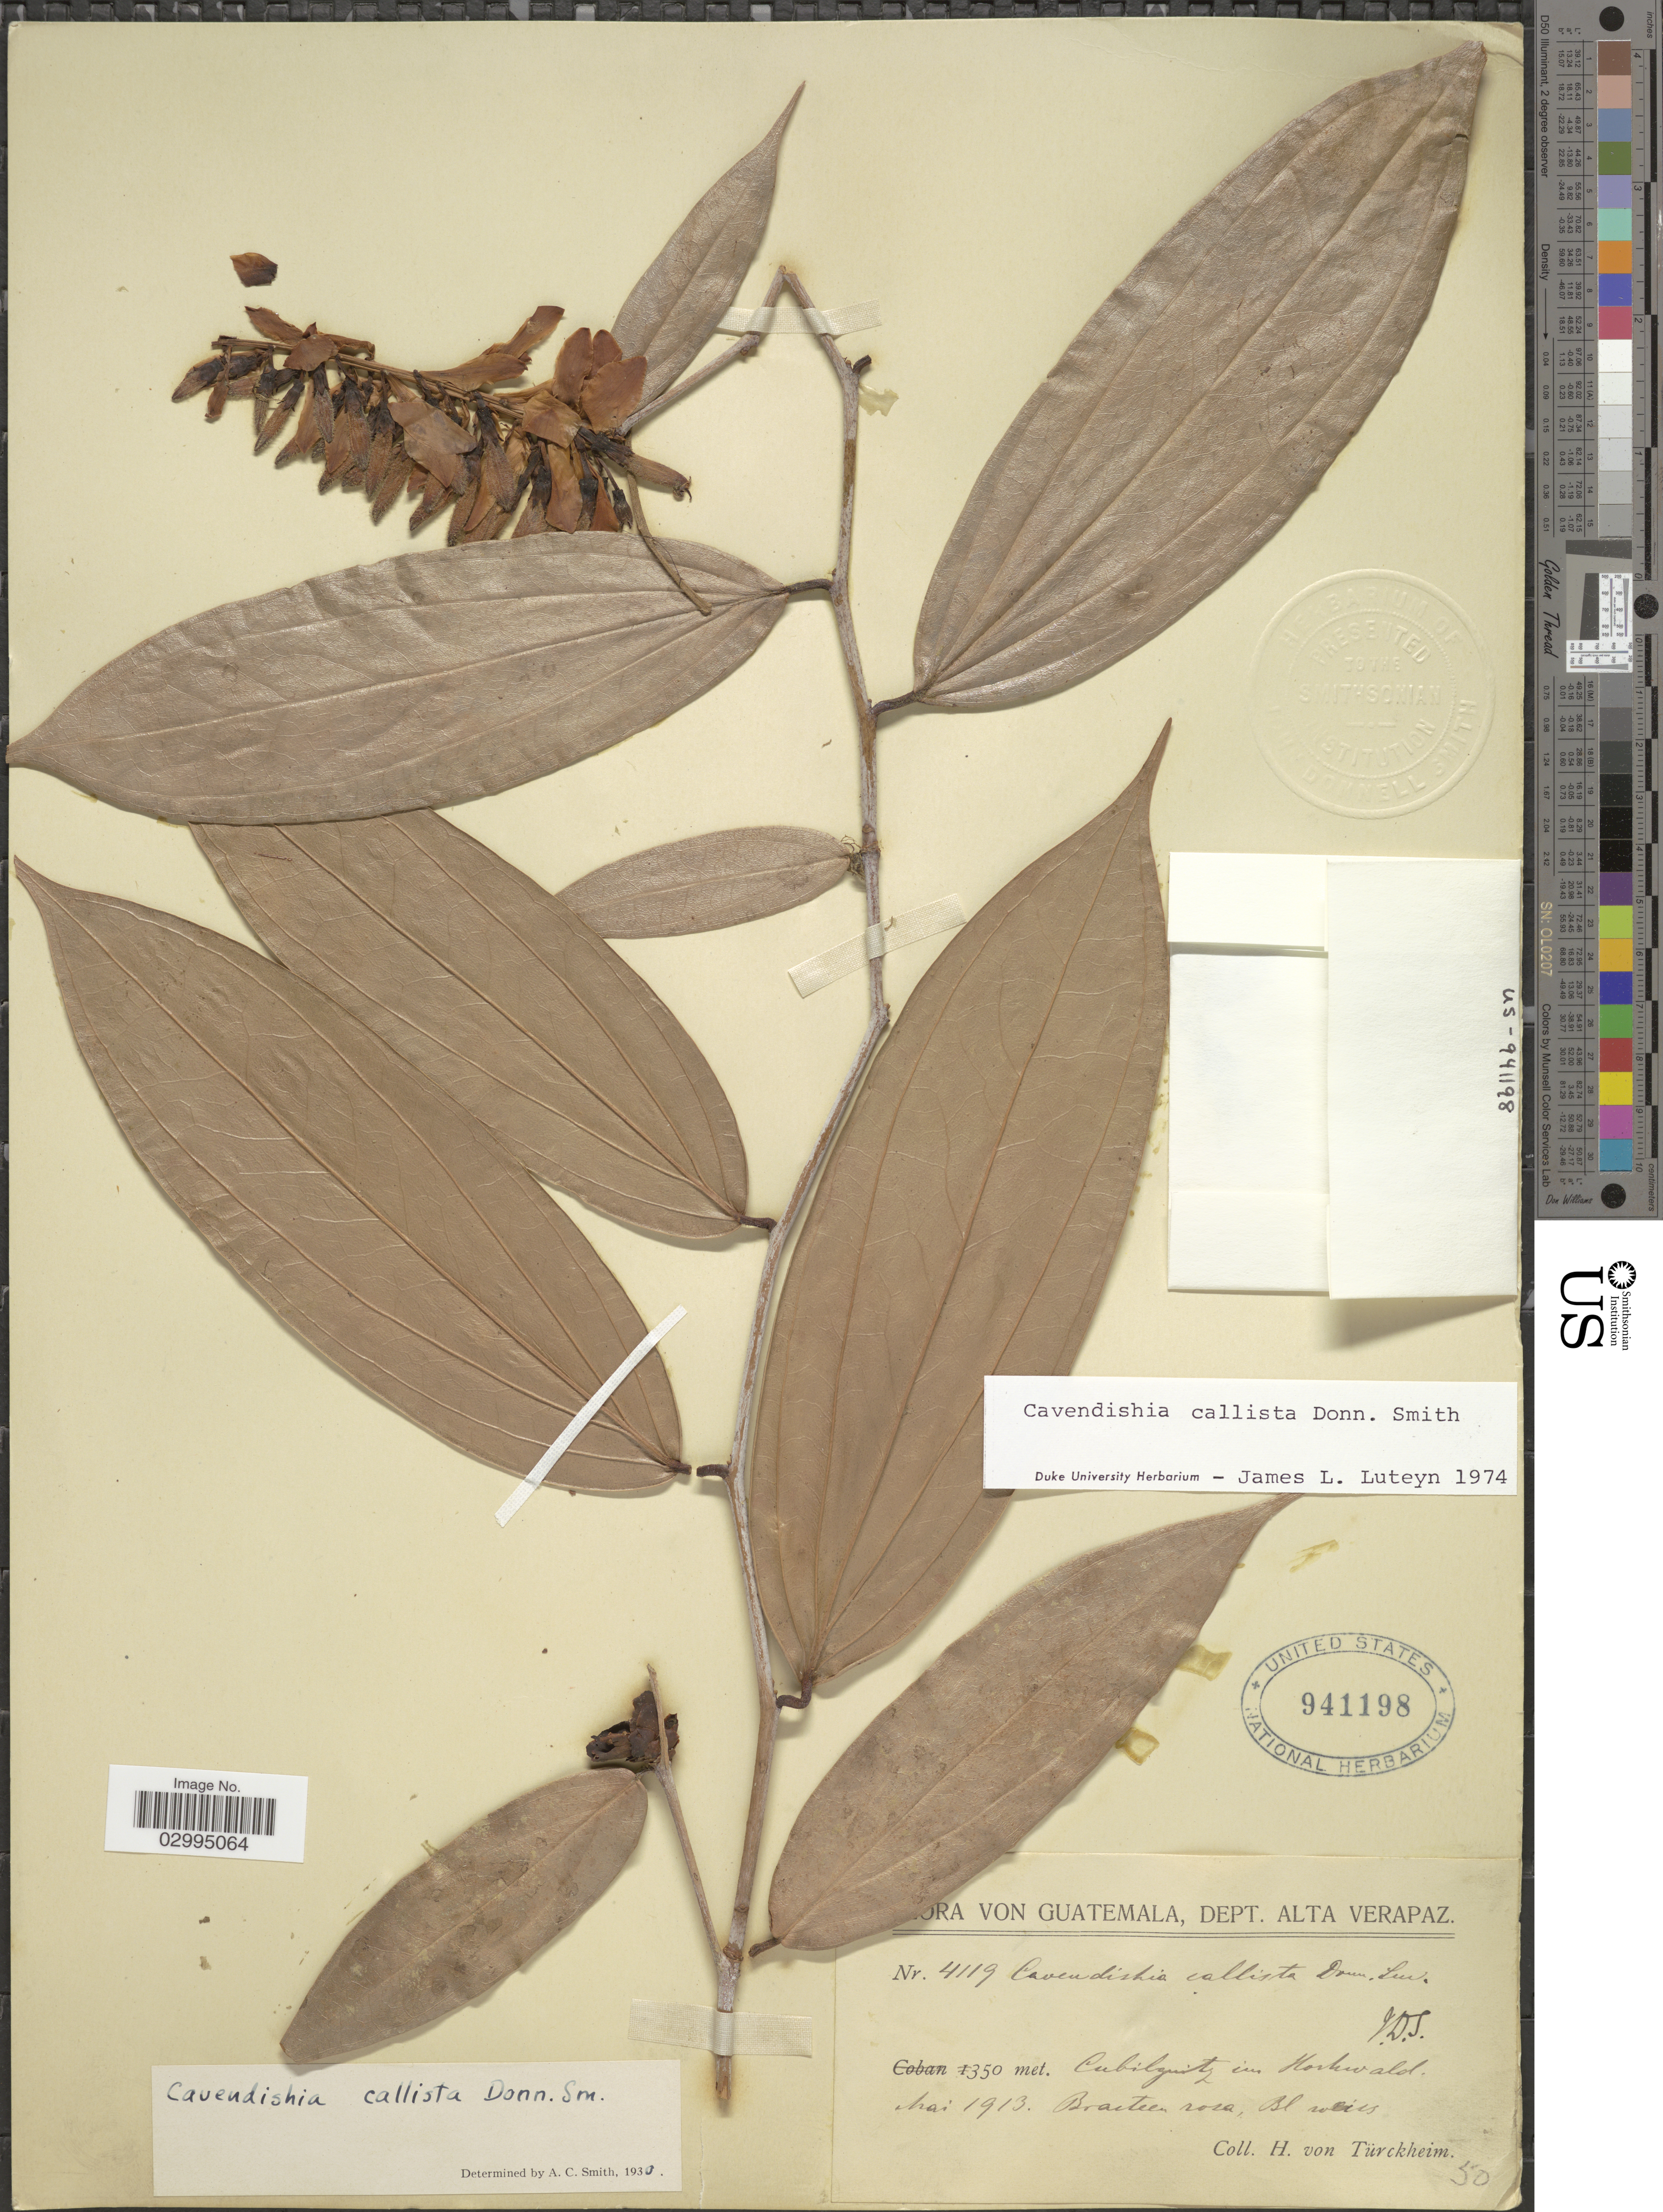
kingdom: Plantae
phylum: Tracheophyta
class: Magnoliopsida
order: Ericales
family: Ericaceae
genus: Cavendishia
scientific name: Cavendishia callista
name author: Donn. Sm.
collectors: H. von Türckheim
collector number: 4119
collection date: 1913-05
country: Guatemala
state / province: Alta Verapaz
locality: Dept. Alta Verapaz. Cubilguitz im Hochwald.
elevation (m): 350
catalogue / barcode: US 941198